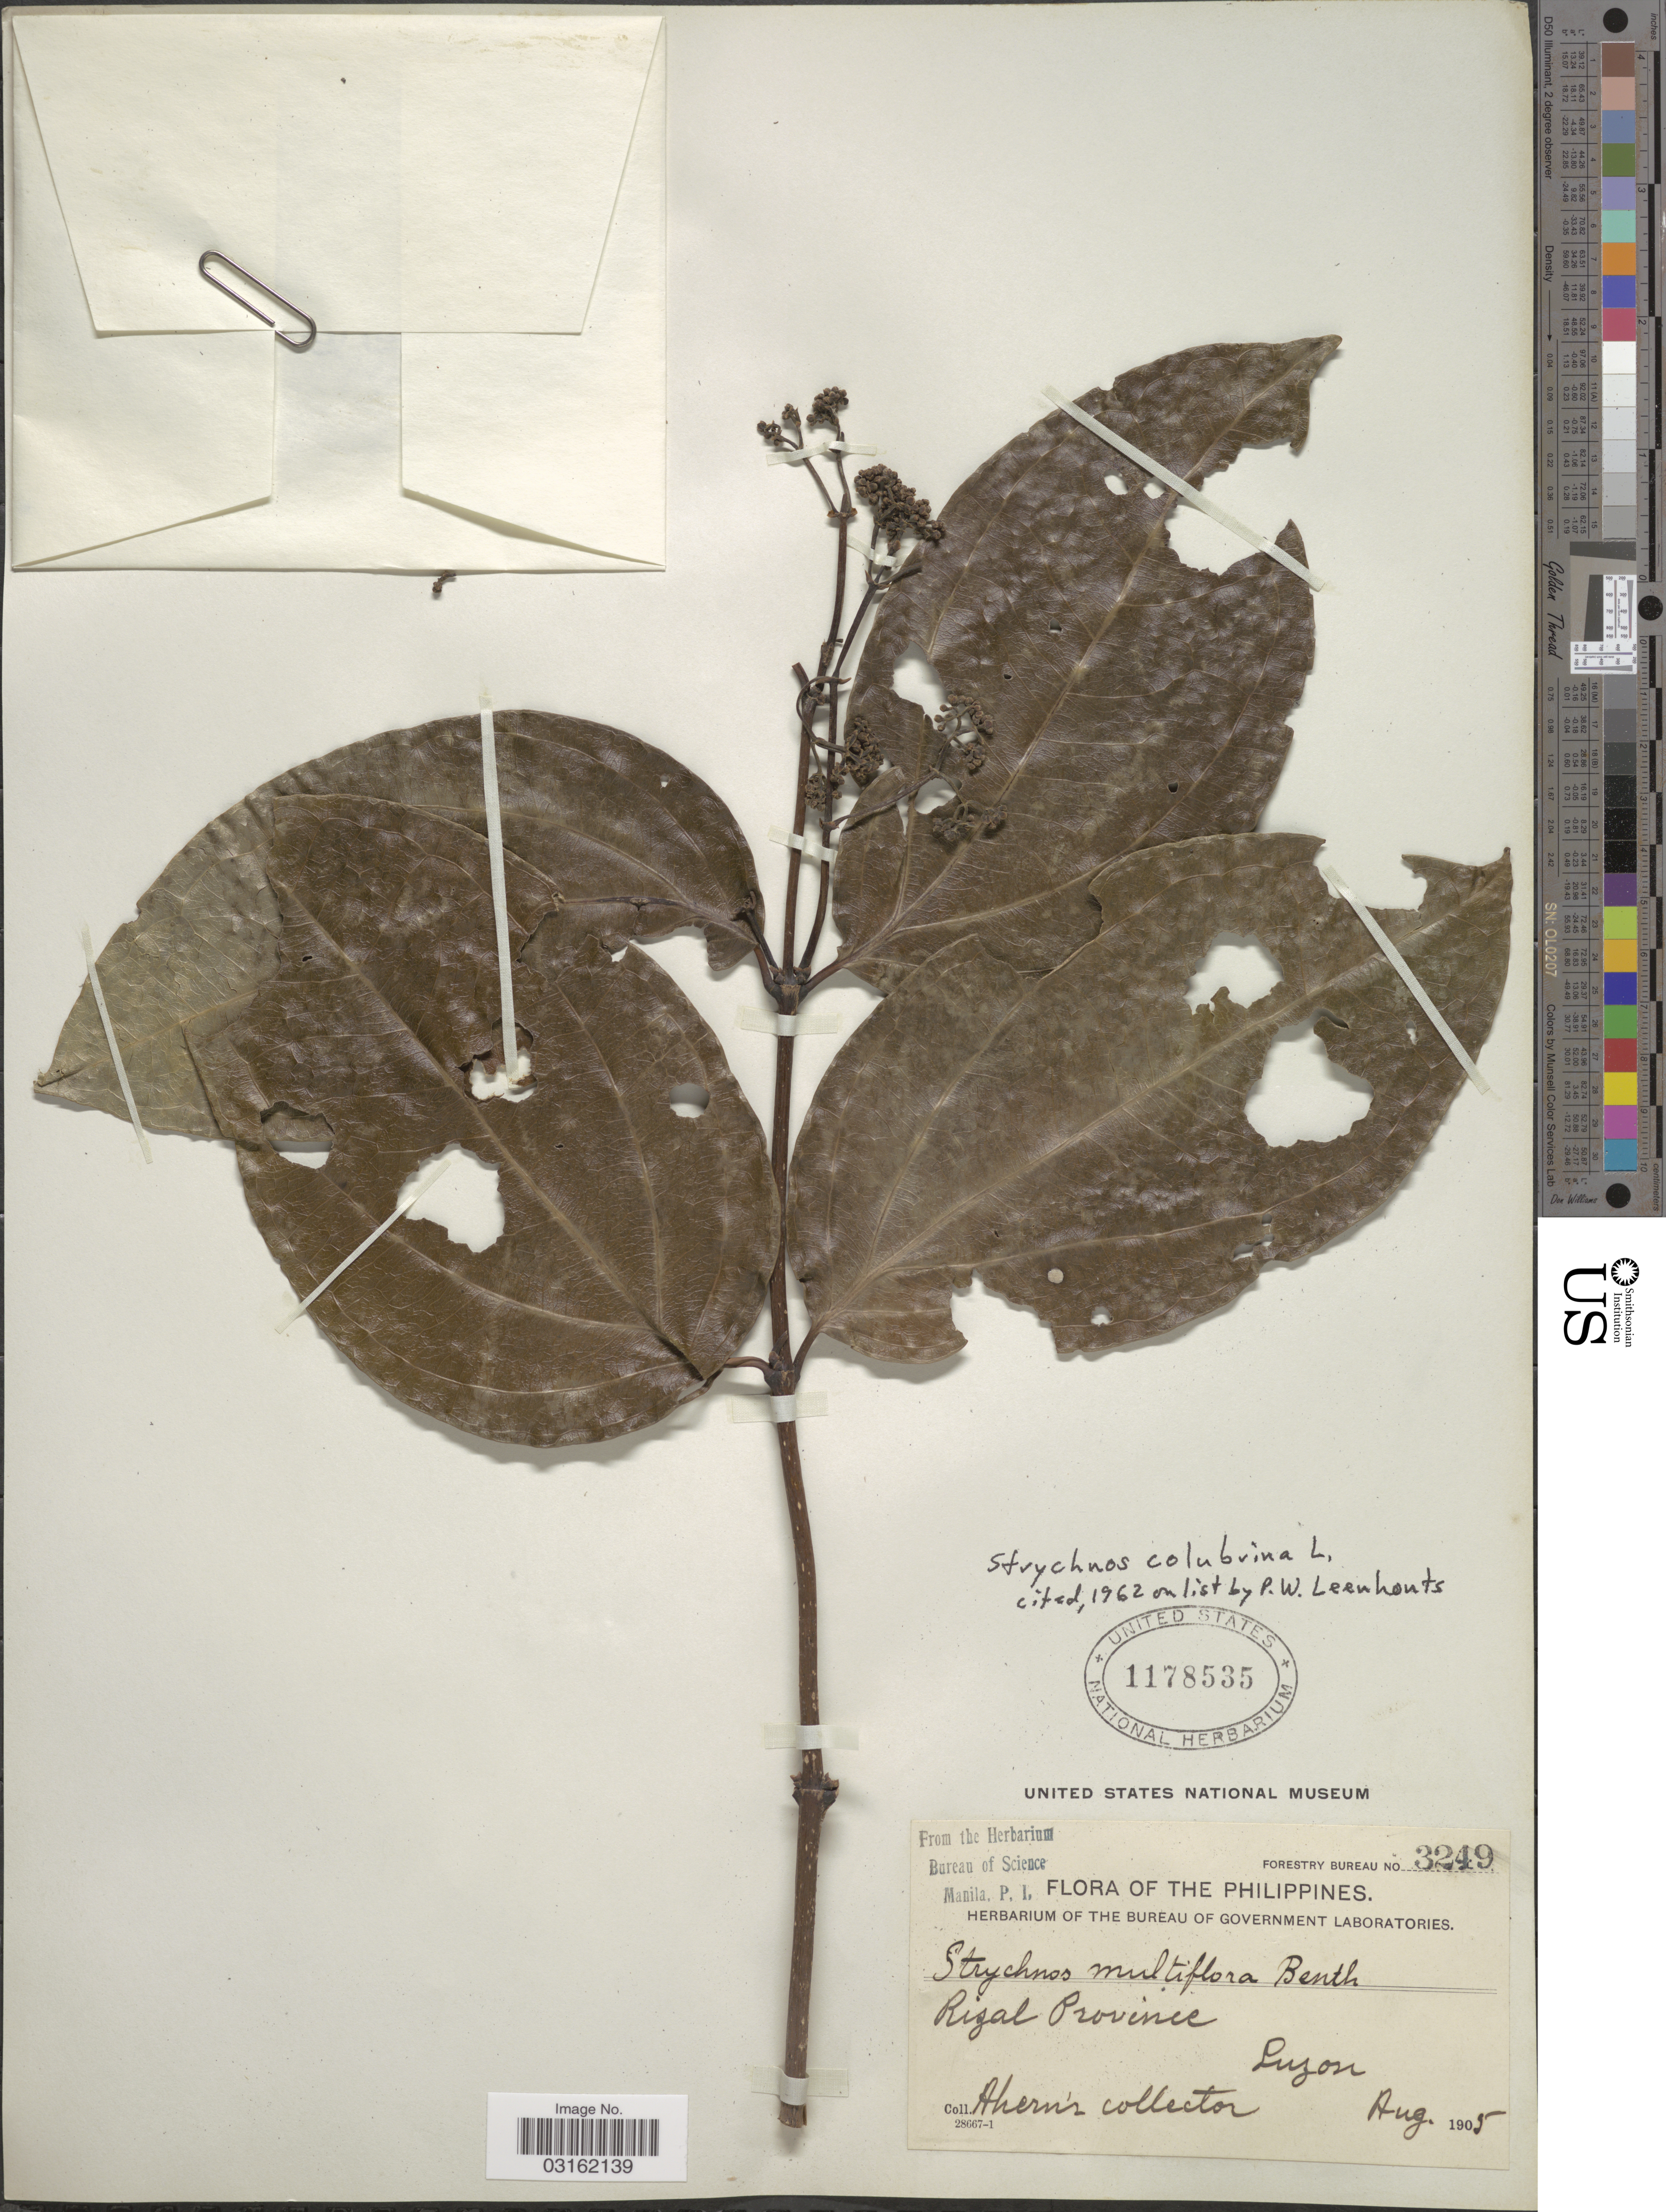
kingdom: Plantae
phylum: Tracheophyta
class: Magnoliopsida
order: Gentianales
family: Loganiaceae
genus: Strychnos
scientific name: Strychnos colubrina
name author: L.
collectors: Ahern's collector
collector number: Forestry Bureau 3249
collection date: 1905-08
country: Philippines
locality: Rizal Province, Luzon.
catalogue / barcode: US 1178535